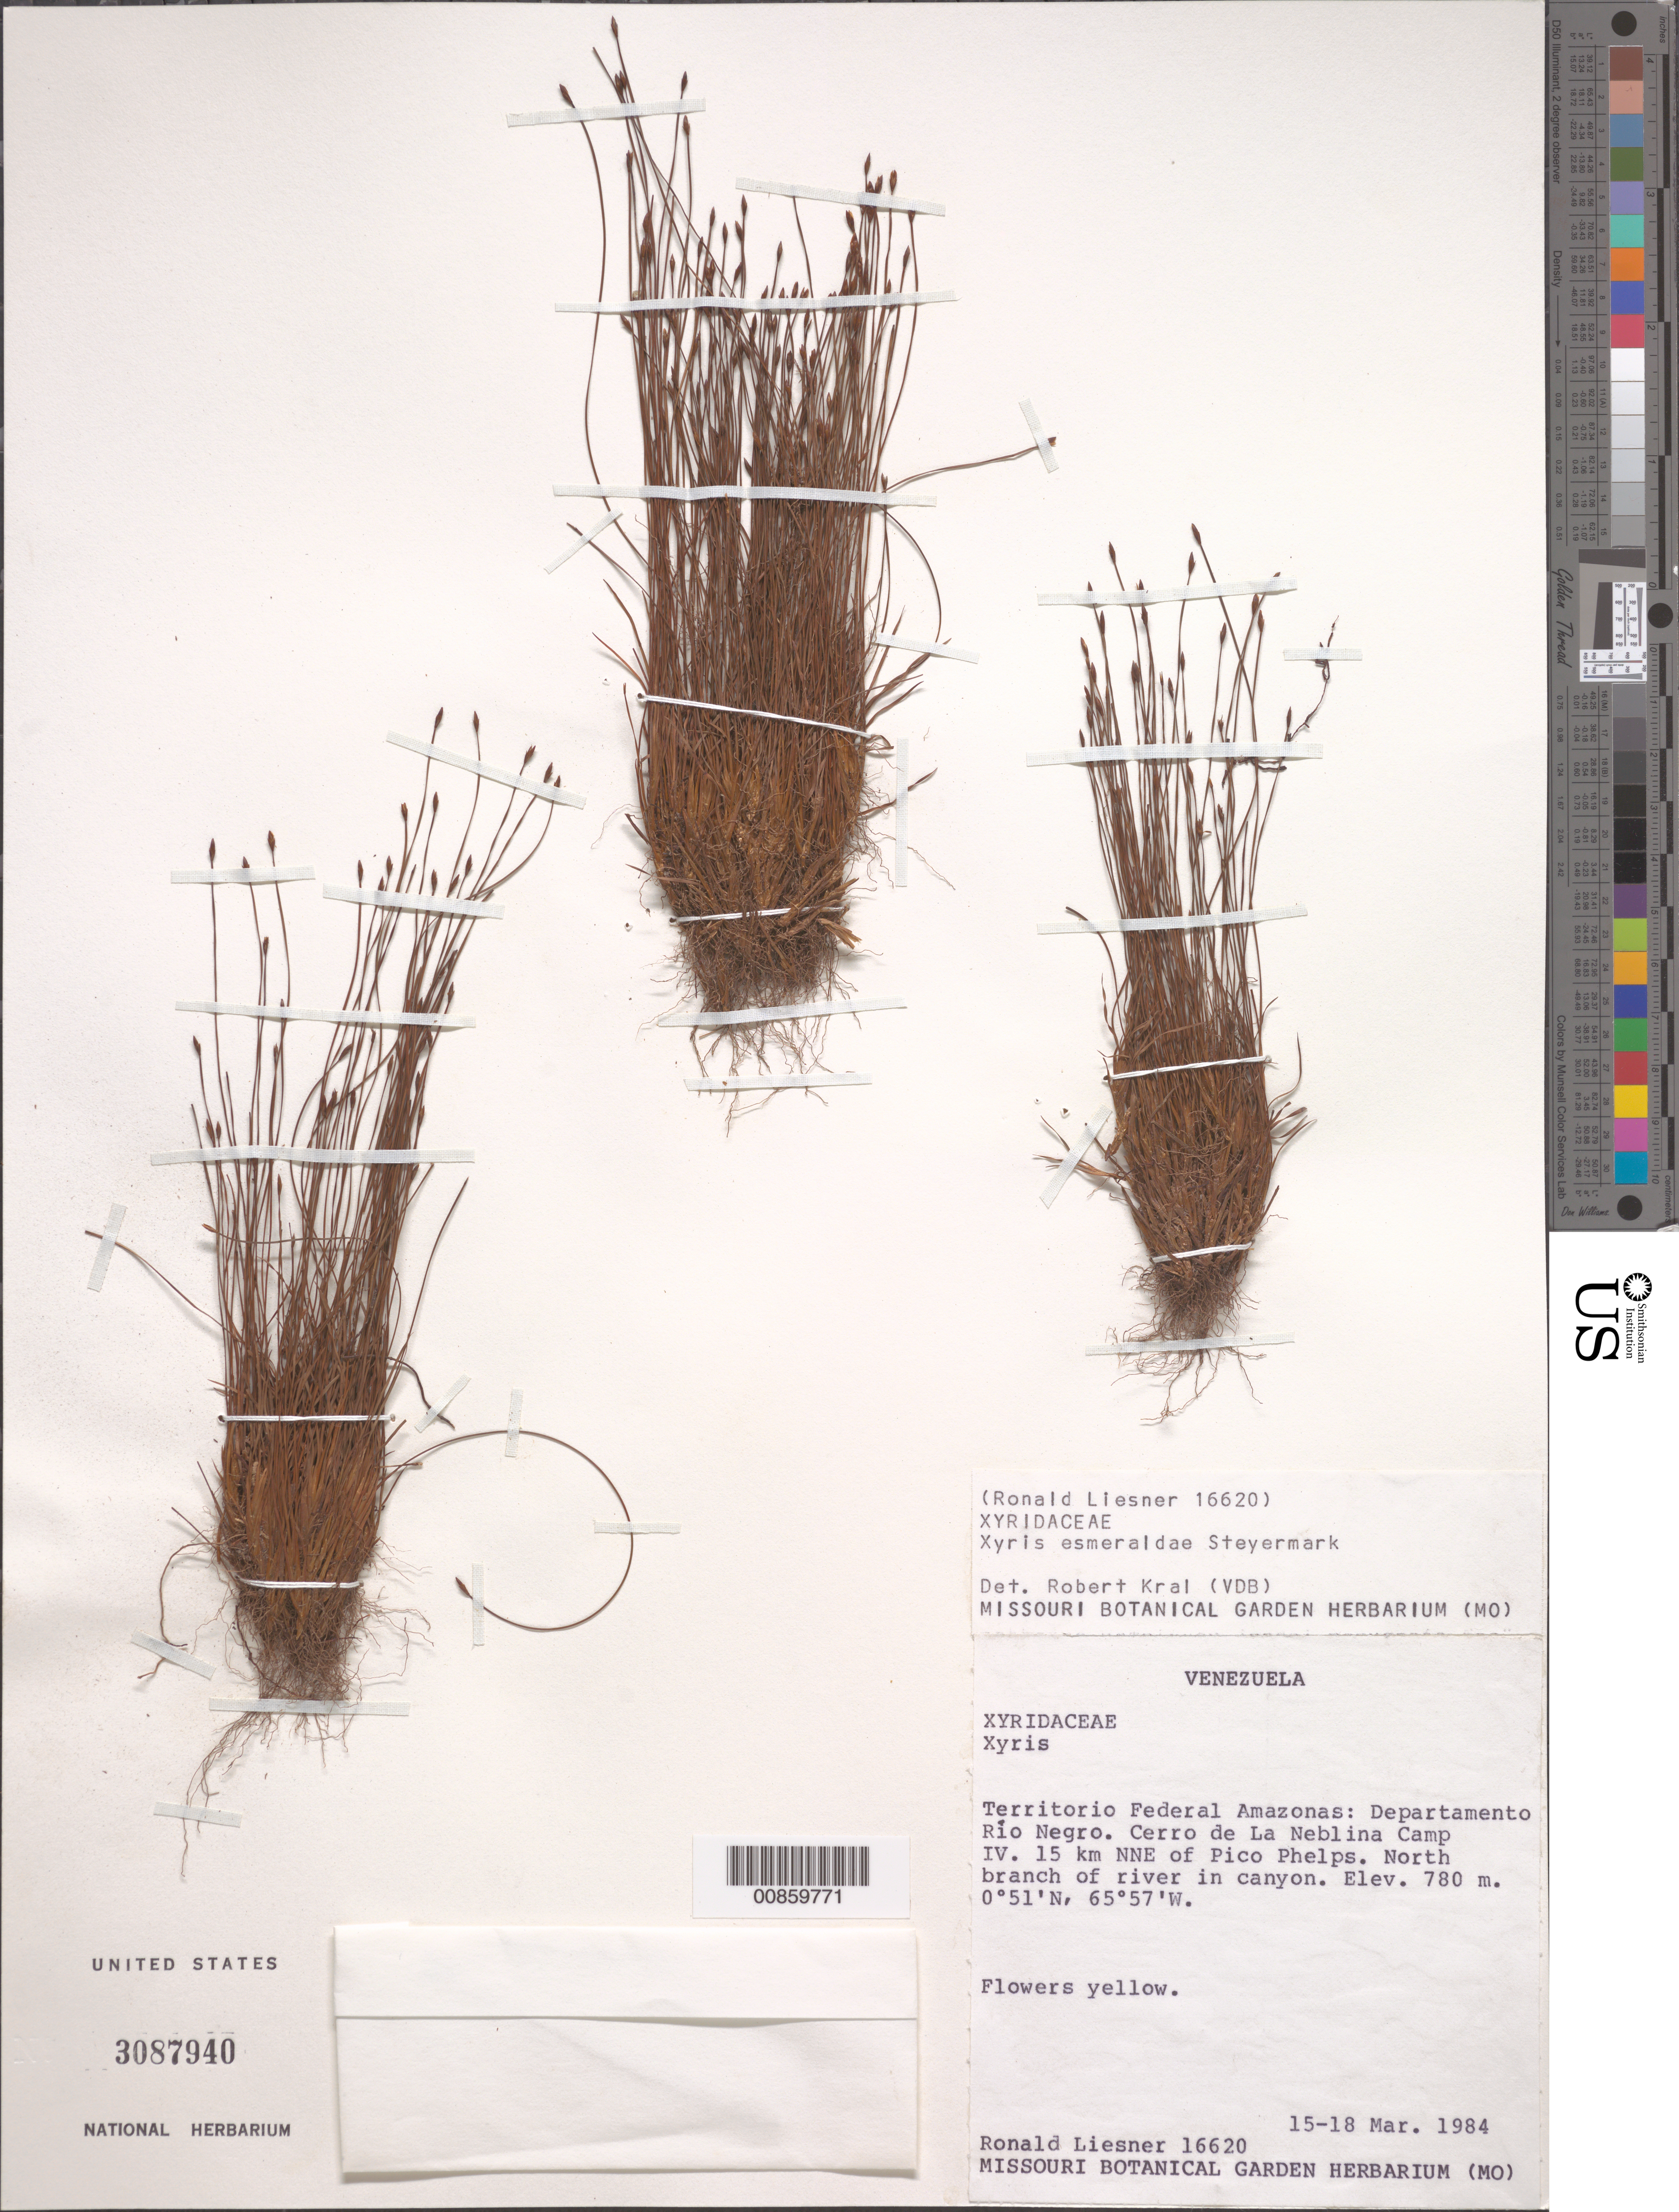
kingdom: Plantae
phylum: Tracheophyta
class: Liliopsida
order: Poales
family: Xyridaceae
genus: Xyris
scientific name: Xyris esmeraldae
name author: Steyerm.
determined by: Kral, Robert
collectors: R. L. Liesner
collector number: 16620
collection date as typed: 15-Mar-84 to 18-Mar-84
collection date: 1984-03-15/1984-03-18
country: Venezuela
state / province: Amazonas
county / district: Río Negro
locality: Cerro de La Neblina Camp IV, 15 km NNE of Pico Phelps, north branch of river in canyon.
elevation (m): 780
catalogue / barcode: US 3087940